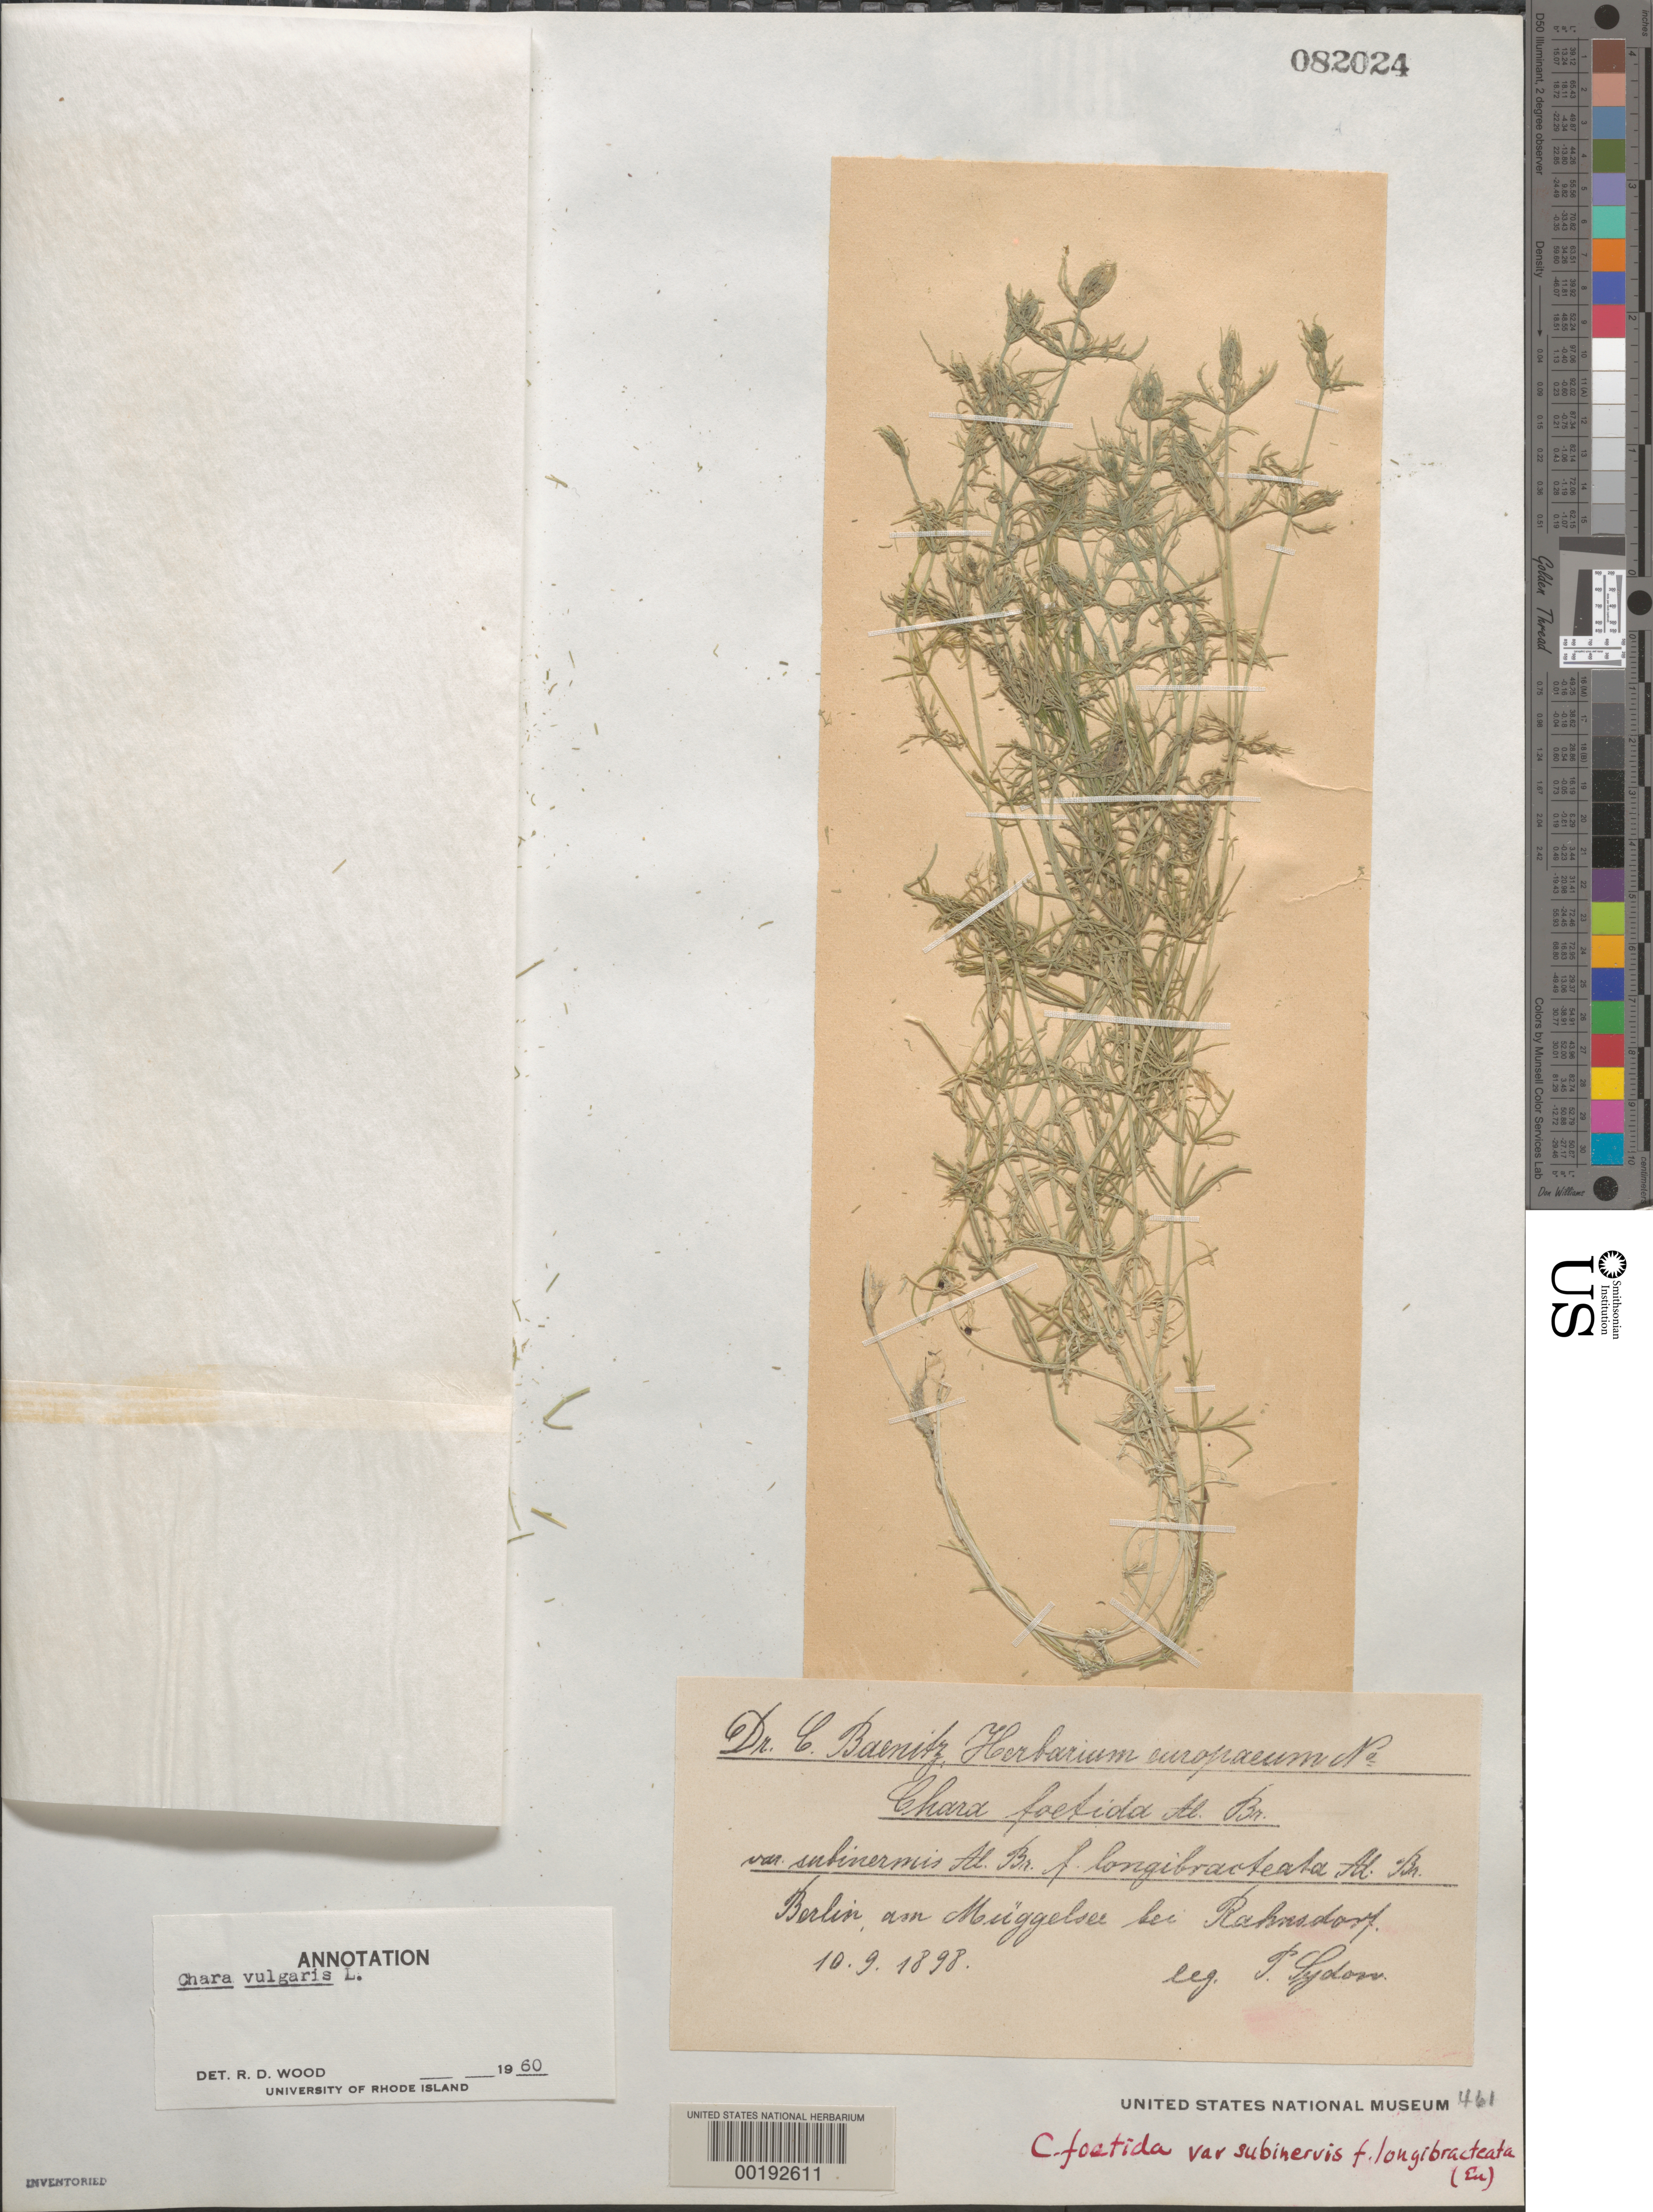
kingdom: Plantae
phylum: Charophyta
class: Charophyceae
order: Charales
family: Characeae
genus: Chara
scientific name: Chara vulgaris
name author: L.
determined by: Wood, R. D.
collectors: P. Sydow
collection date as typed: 10 Sep 1898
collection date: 1898-09-10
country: Germany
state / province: Berlin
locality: Muggelsee, near rahnsdorf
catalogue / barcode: US 82024